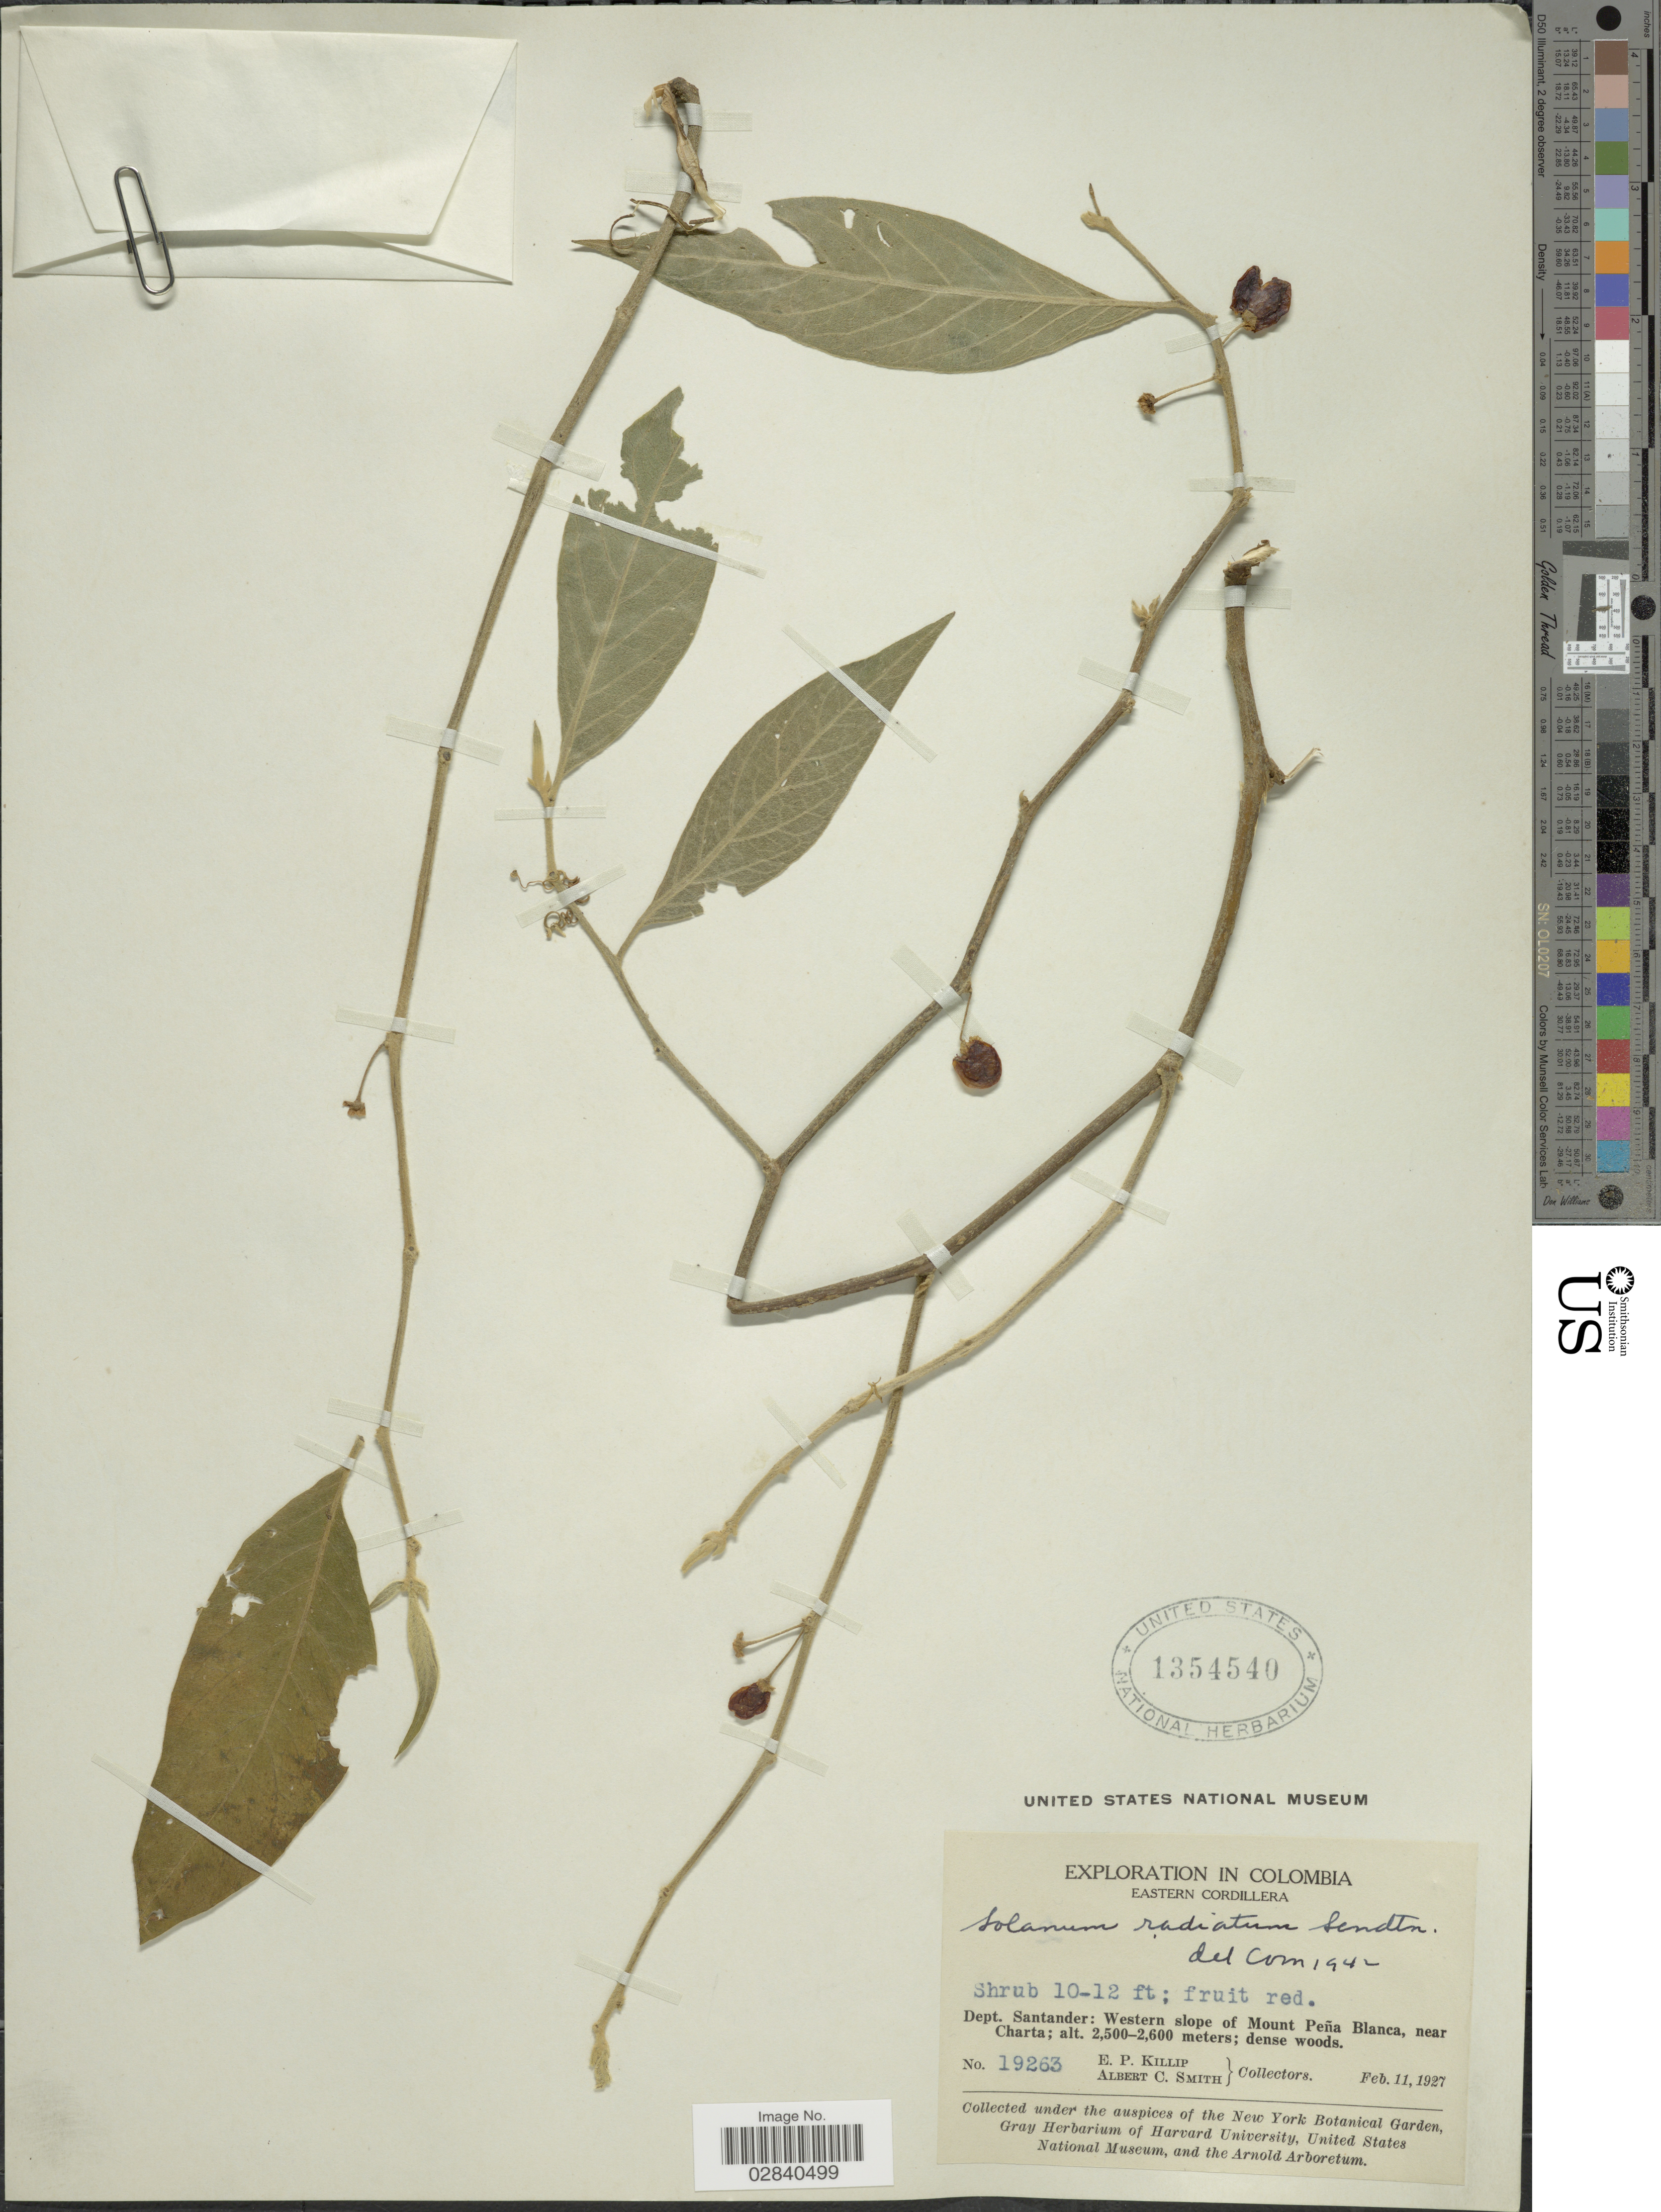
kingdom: Plantae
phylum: Tracheophyta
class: Magnoliopsida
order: Solanales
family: Solanaceae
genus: Lycianthes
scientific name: Lycianthes radiata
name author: (Sendtn.) Bitter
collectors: E. P. Killip & A. C. Smith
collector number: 19263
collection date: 1927-02-11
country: Colombia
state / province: Santander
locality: Eastern Cordillera, Western slope of Mount Peña Blanca, near Charta.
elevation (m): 2500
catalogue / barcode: US 1354540